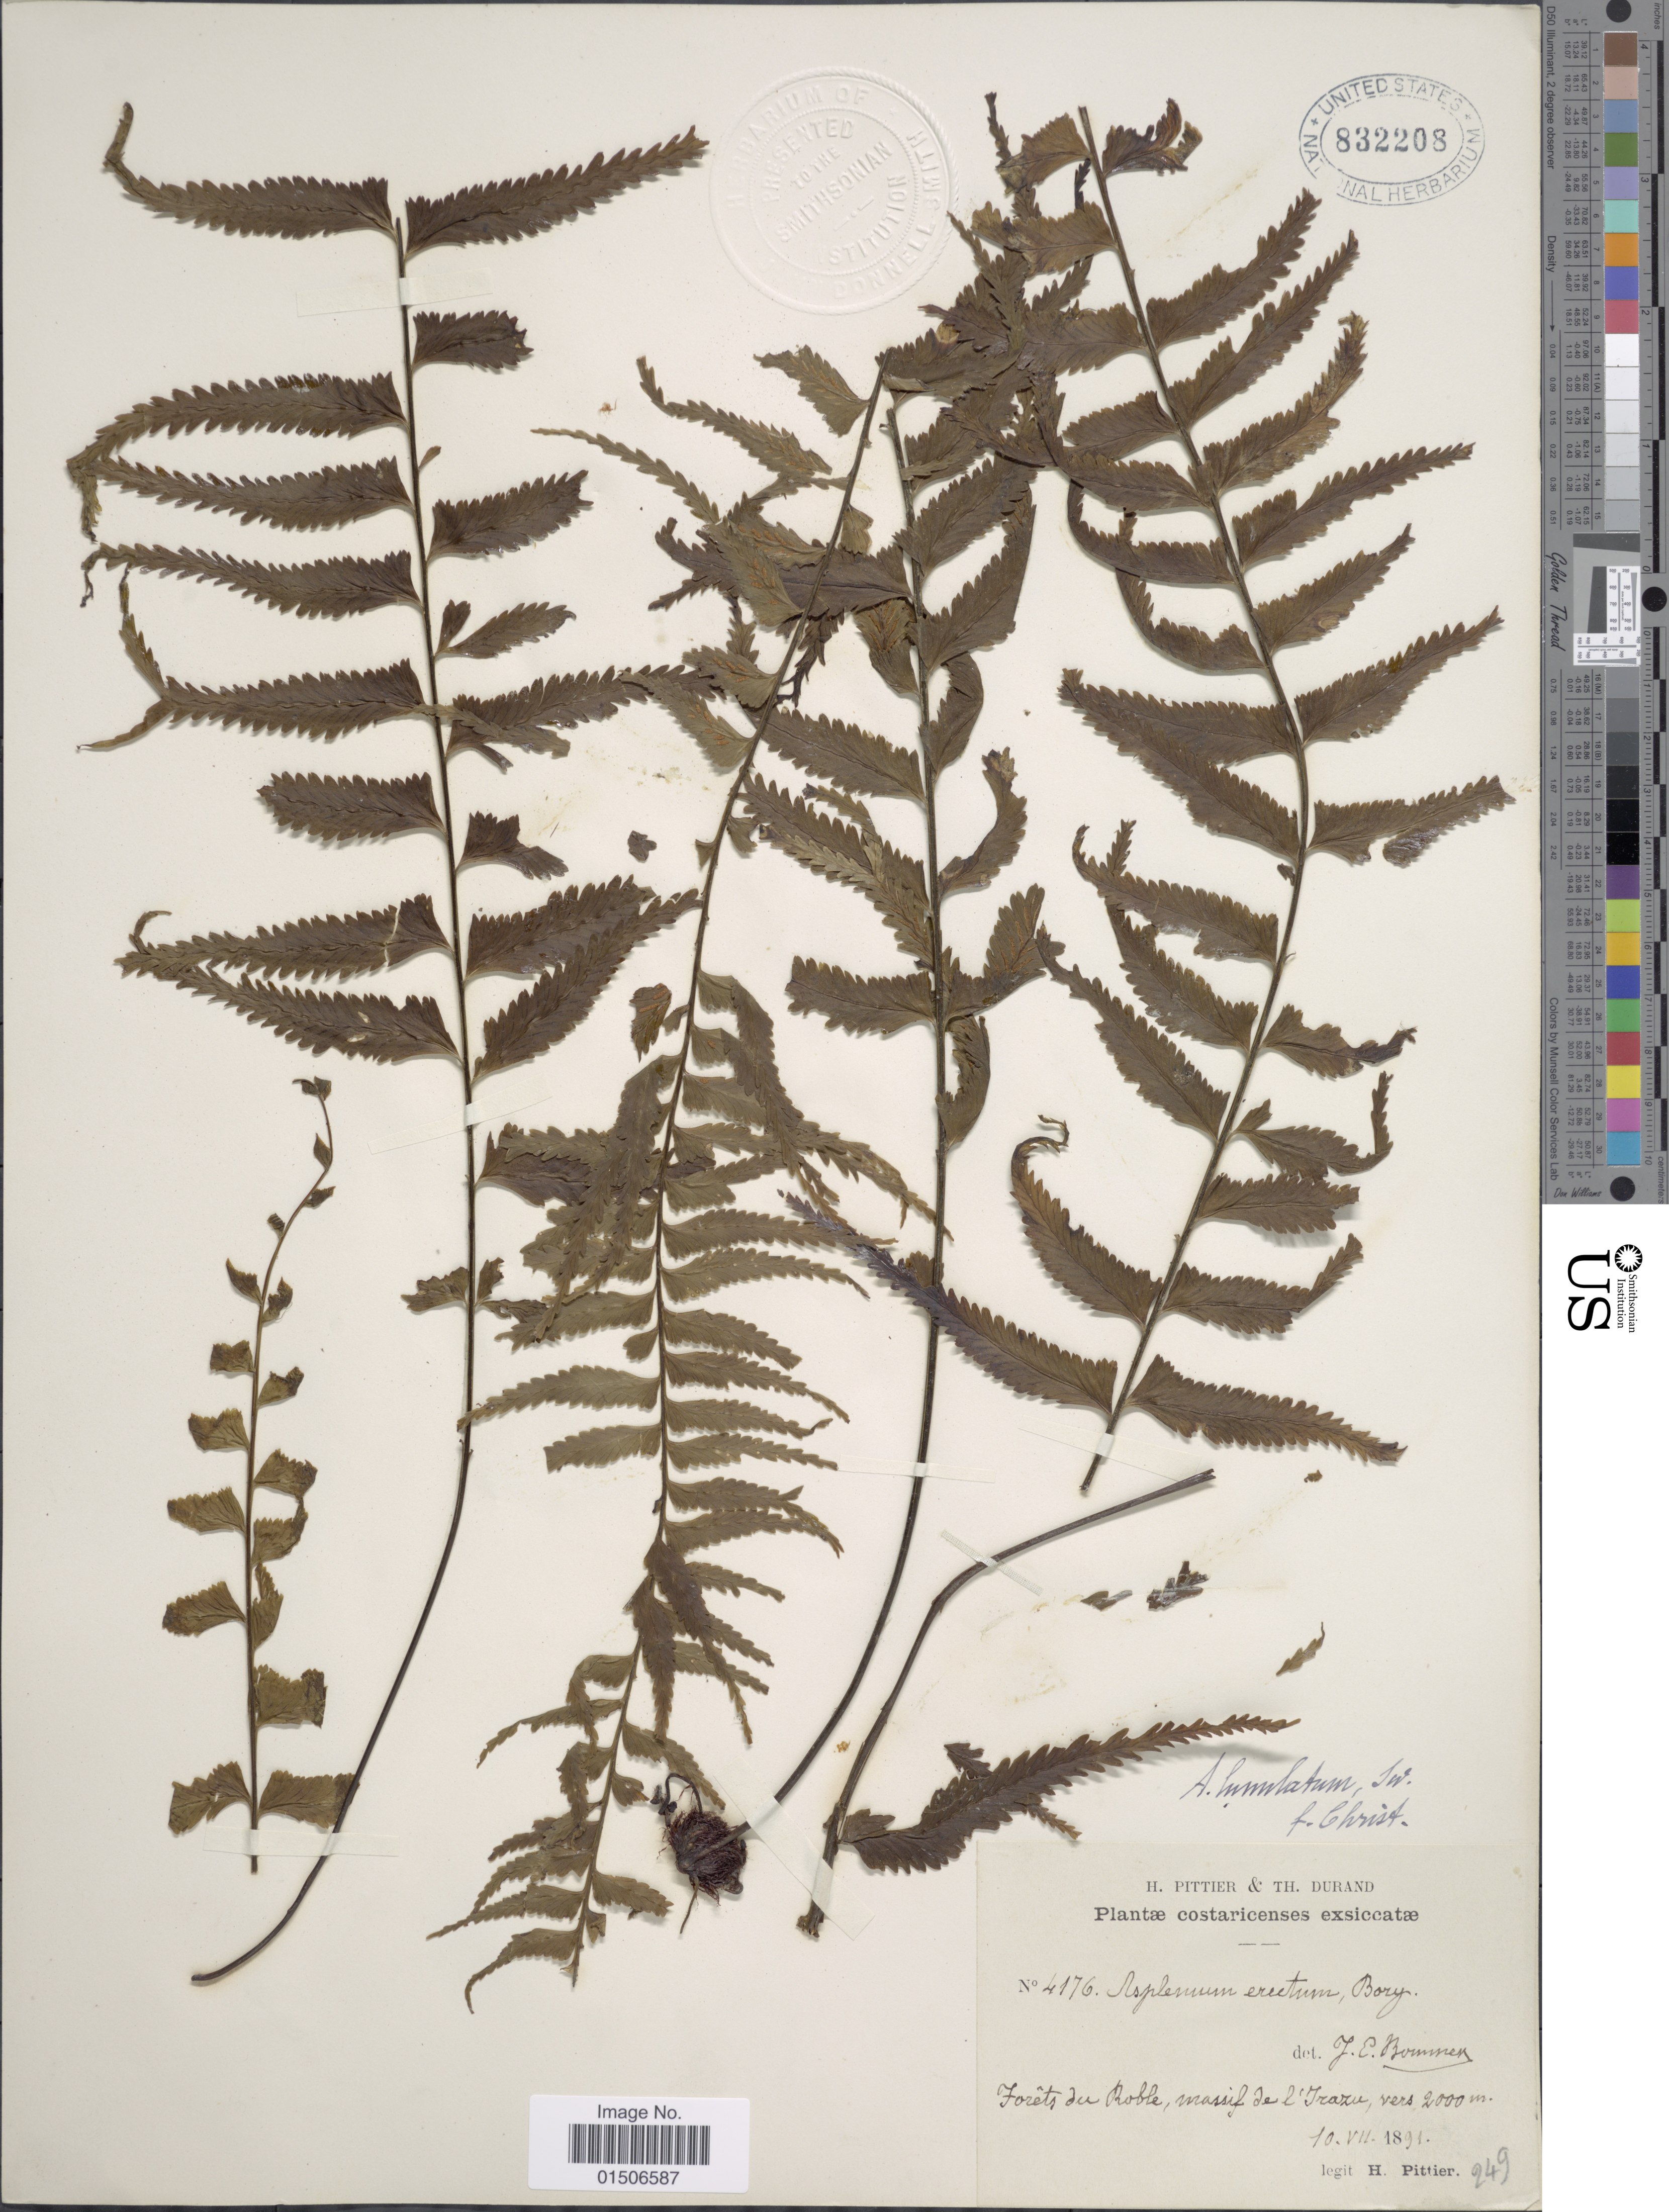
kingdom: Plantae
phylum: Tracheophyta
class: Polypodiopsida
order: Polypodiales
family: Aspleniaceae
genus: Asplenium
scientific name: Asplenium harpeodes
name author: Kunze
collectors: H. F. Pittier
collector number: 4176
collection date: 1891-07-10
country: Costa Rica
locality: Forêts du Roble, massif de l'Irazu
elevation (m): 2000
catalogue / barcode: US 832208